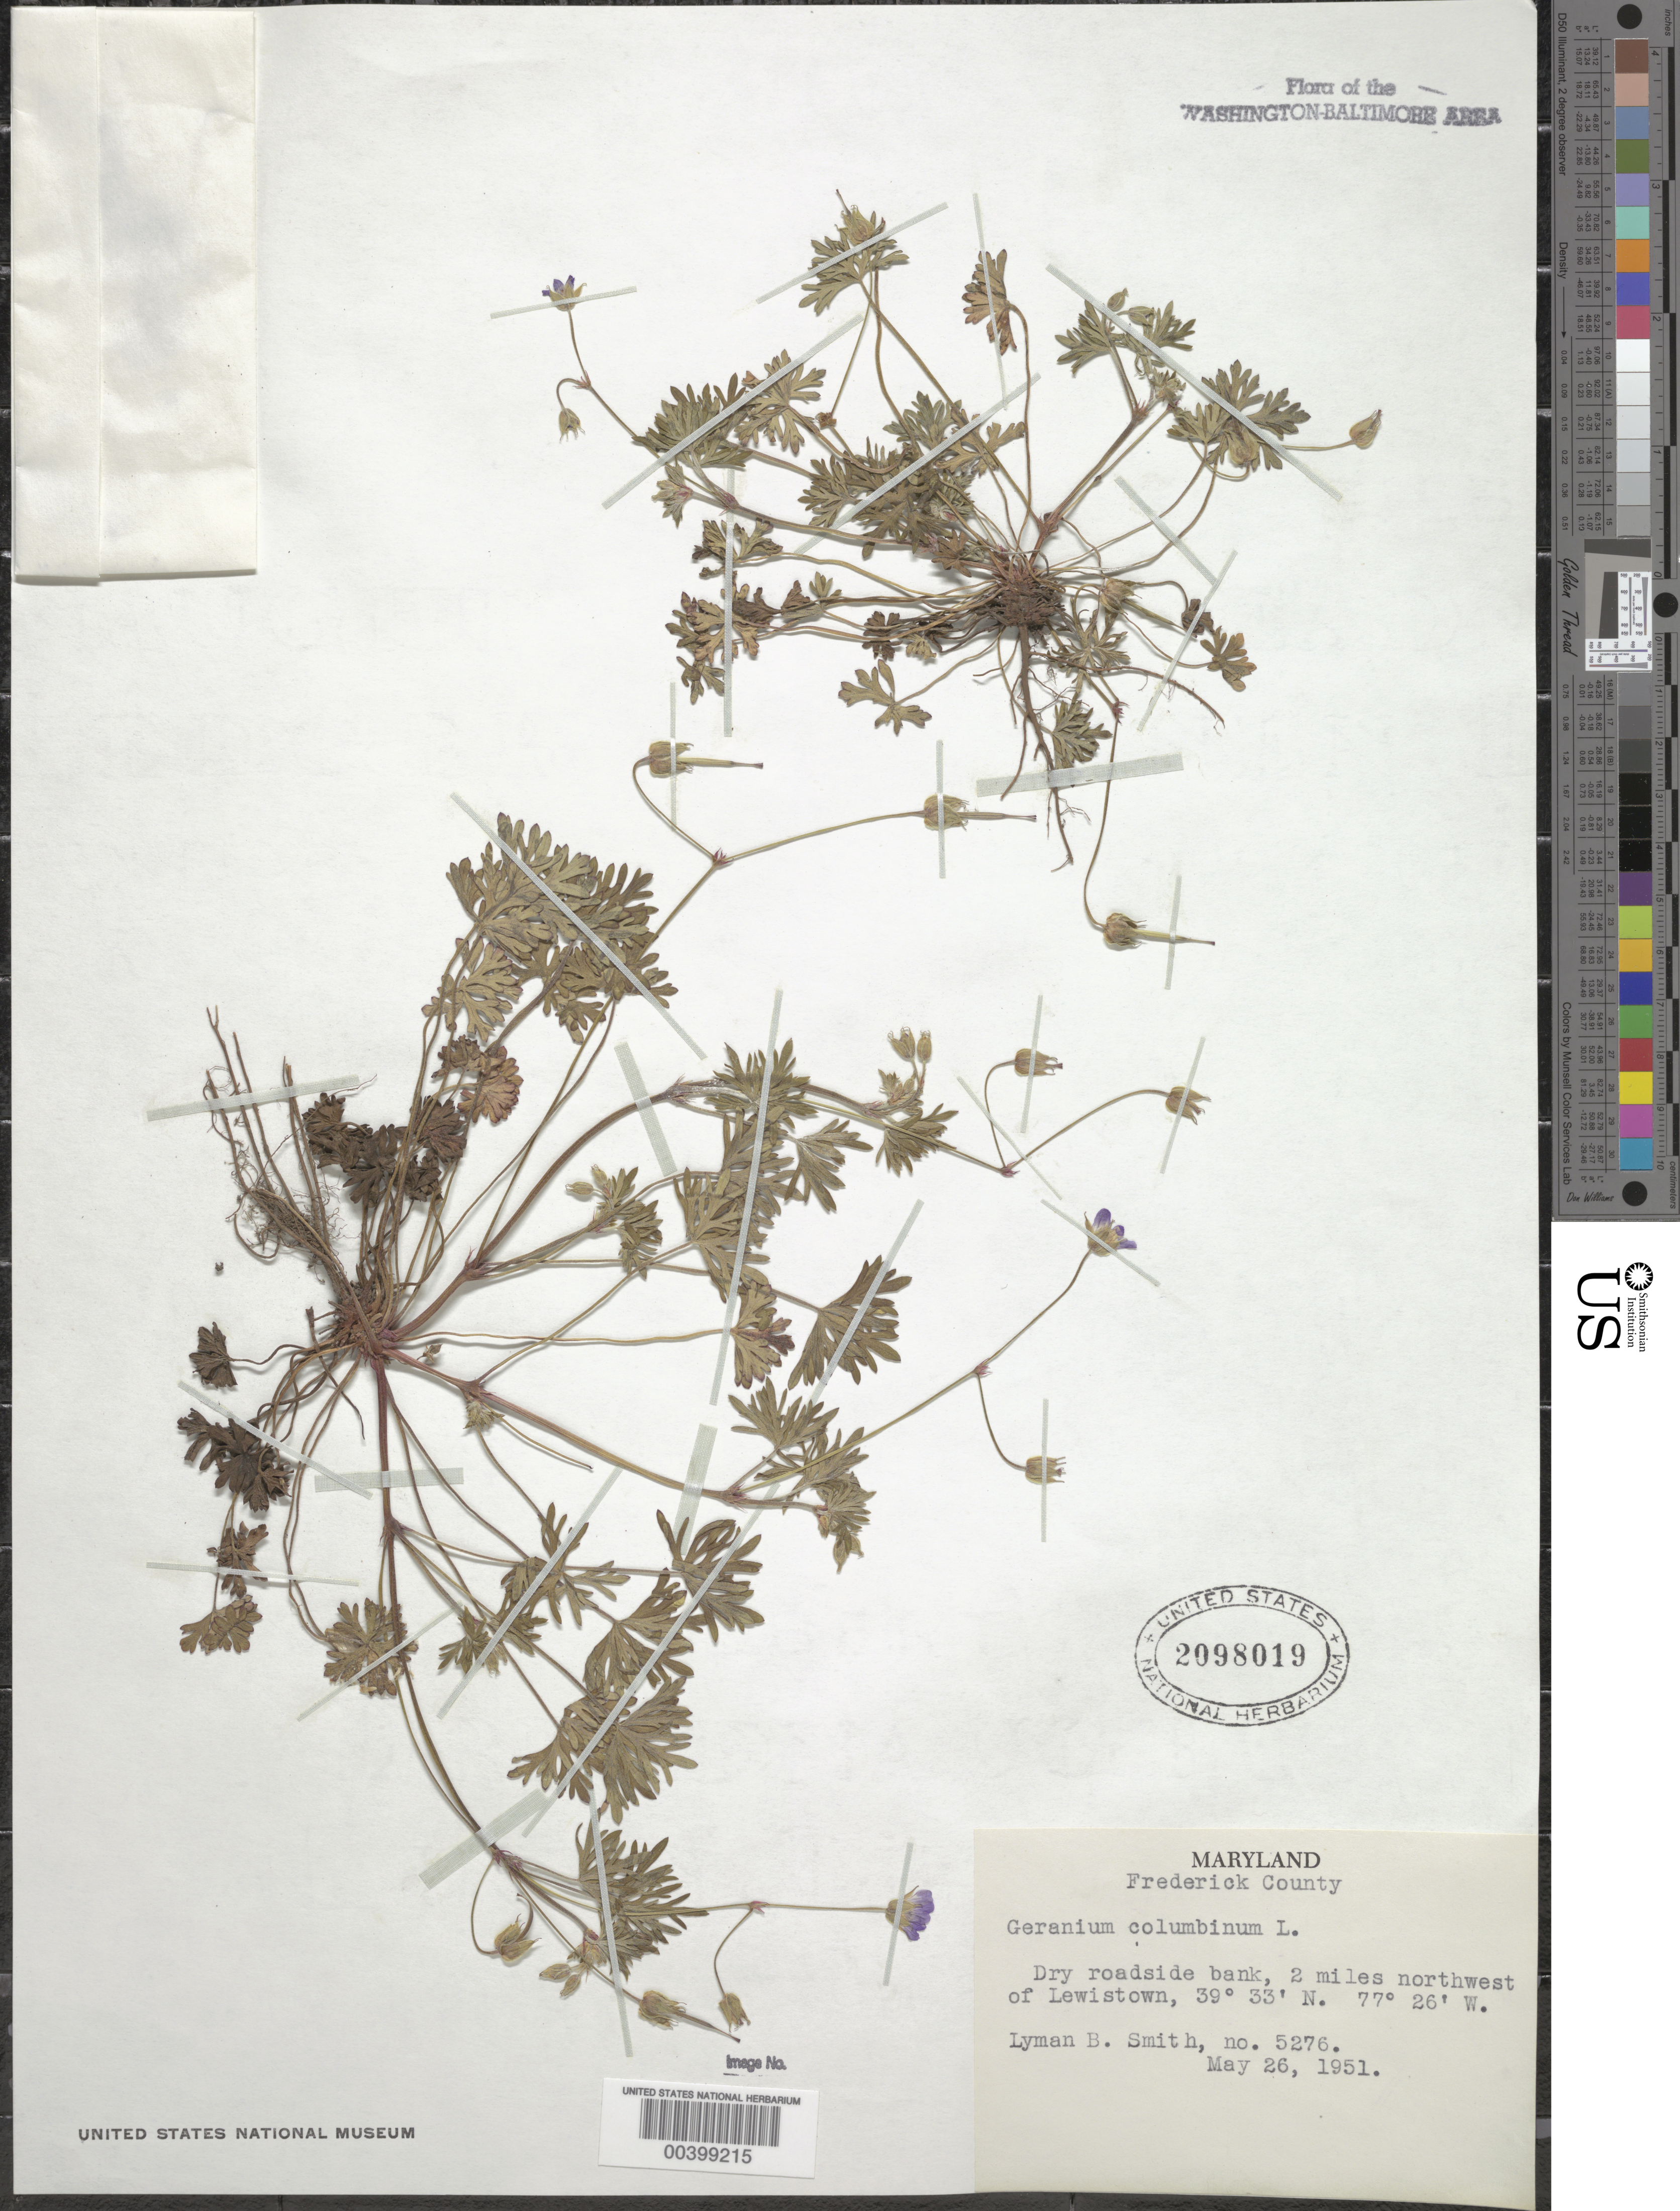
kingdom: Plantae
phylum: Tracheophyta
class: Magnoliopsida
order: Geraniales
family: Geraniaceae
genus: Geranium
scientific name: Geranium columbinum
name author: L.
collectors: L. Smith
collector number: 5276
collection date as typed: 26 May 1951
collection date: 1951-05-26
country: United States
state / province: Maryland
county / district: Frederick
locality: Northwest of Lewistown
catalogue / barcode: US 2098019